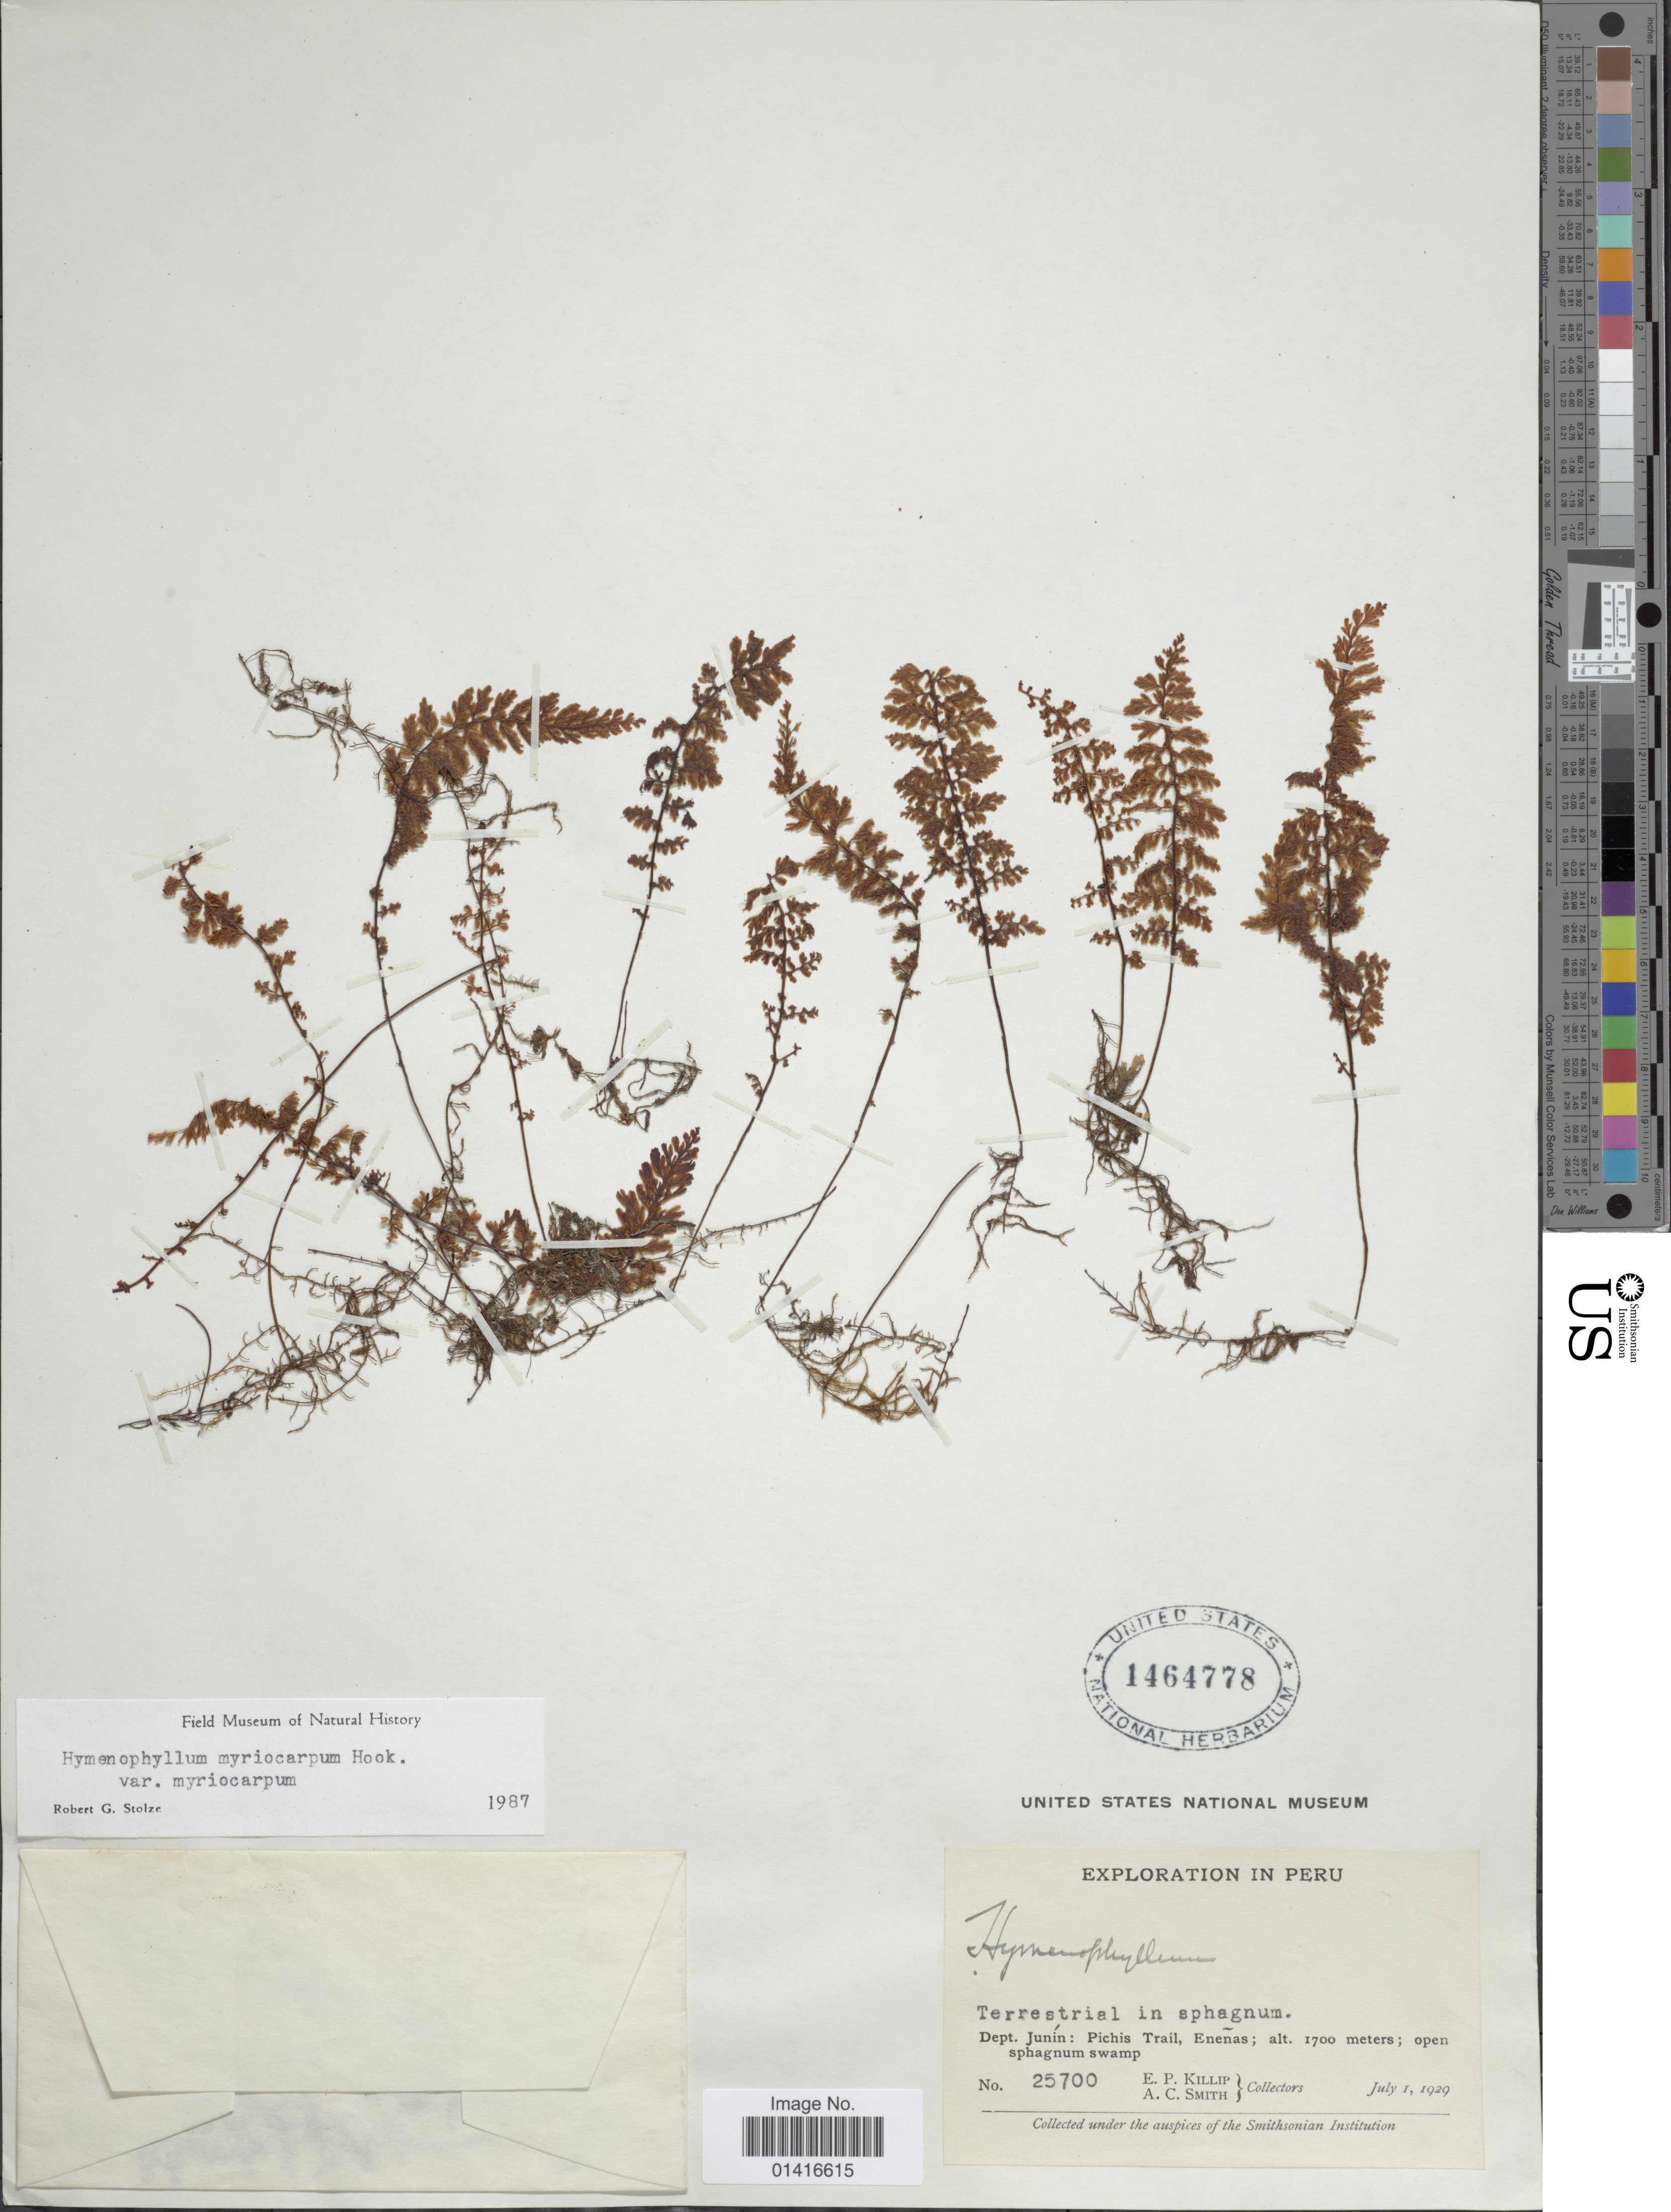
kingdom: Plantae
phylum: Tracheophyta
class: Polypodiopsida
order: Hymenophyllales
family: Hymenophyllaceae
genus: Hymenophyllum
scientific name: Hymenophyllum myriocarpum var. myriocarpum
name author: Hook.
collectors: E. P. Killip & A. C. Smith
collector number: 25700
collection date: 1929-07-01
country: Peru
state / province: Junín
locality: Terrestrial in spagnum. Dept. Junin: Pichis Trail, Eneñas; open sphagnum swamp.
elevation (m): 1700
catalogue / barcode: US 1464778